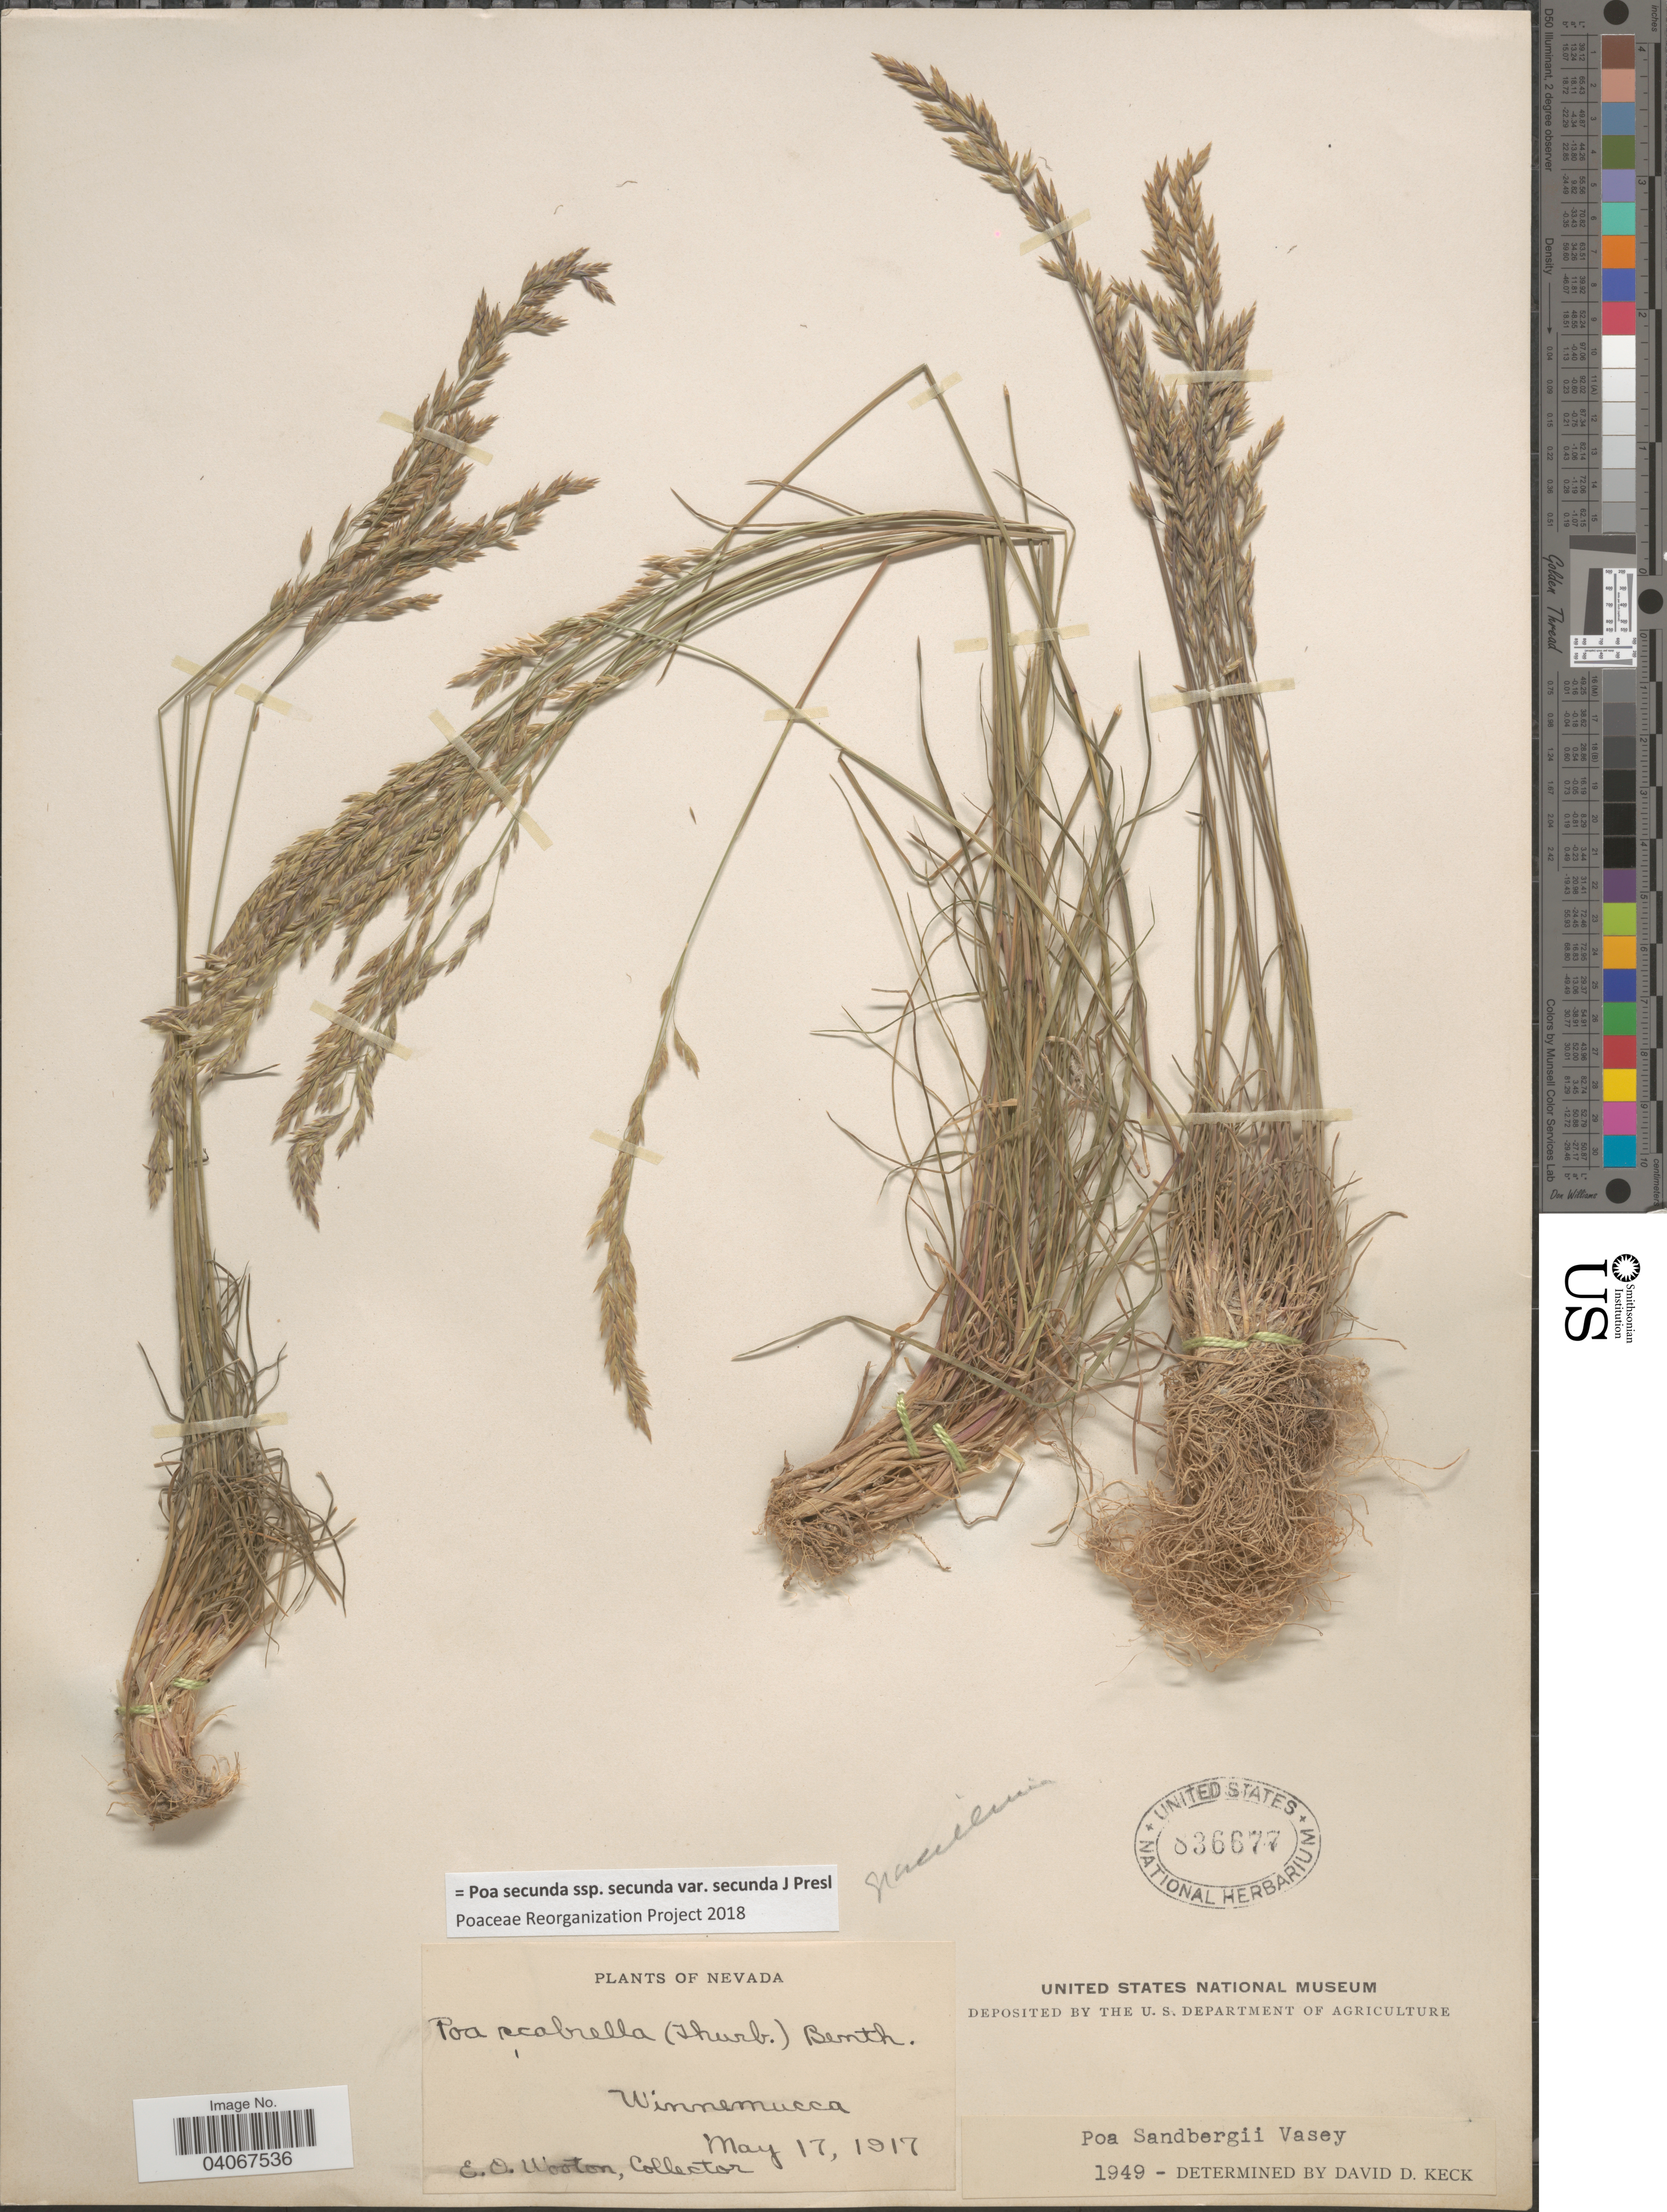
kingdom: Plantae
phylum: Tracheophyta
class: Liliopsida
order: Poales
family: Poaceae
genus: Poa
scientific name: Poa secunda subsp. secunda var. secunda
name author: J. Presl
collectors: E. O. Wooton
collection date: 1917-05-17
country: United States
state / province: Nevada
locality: Winnemucca.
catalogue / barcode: US 836677